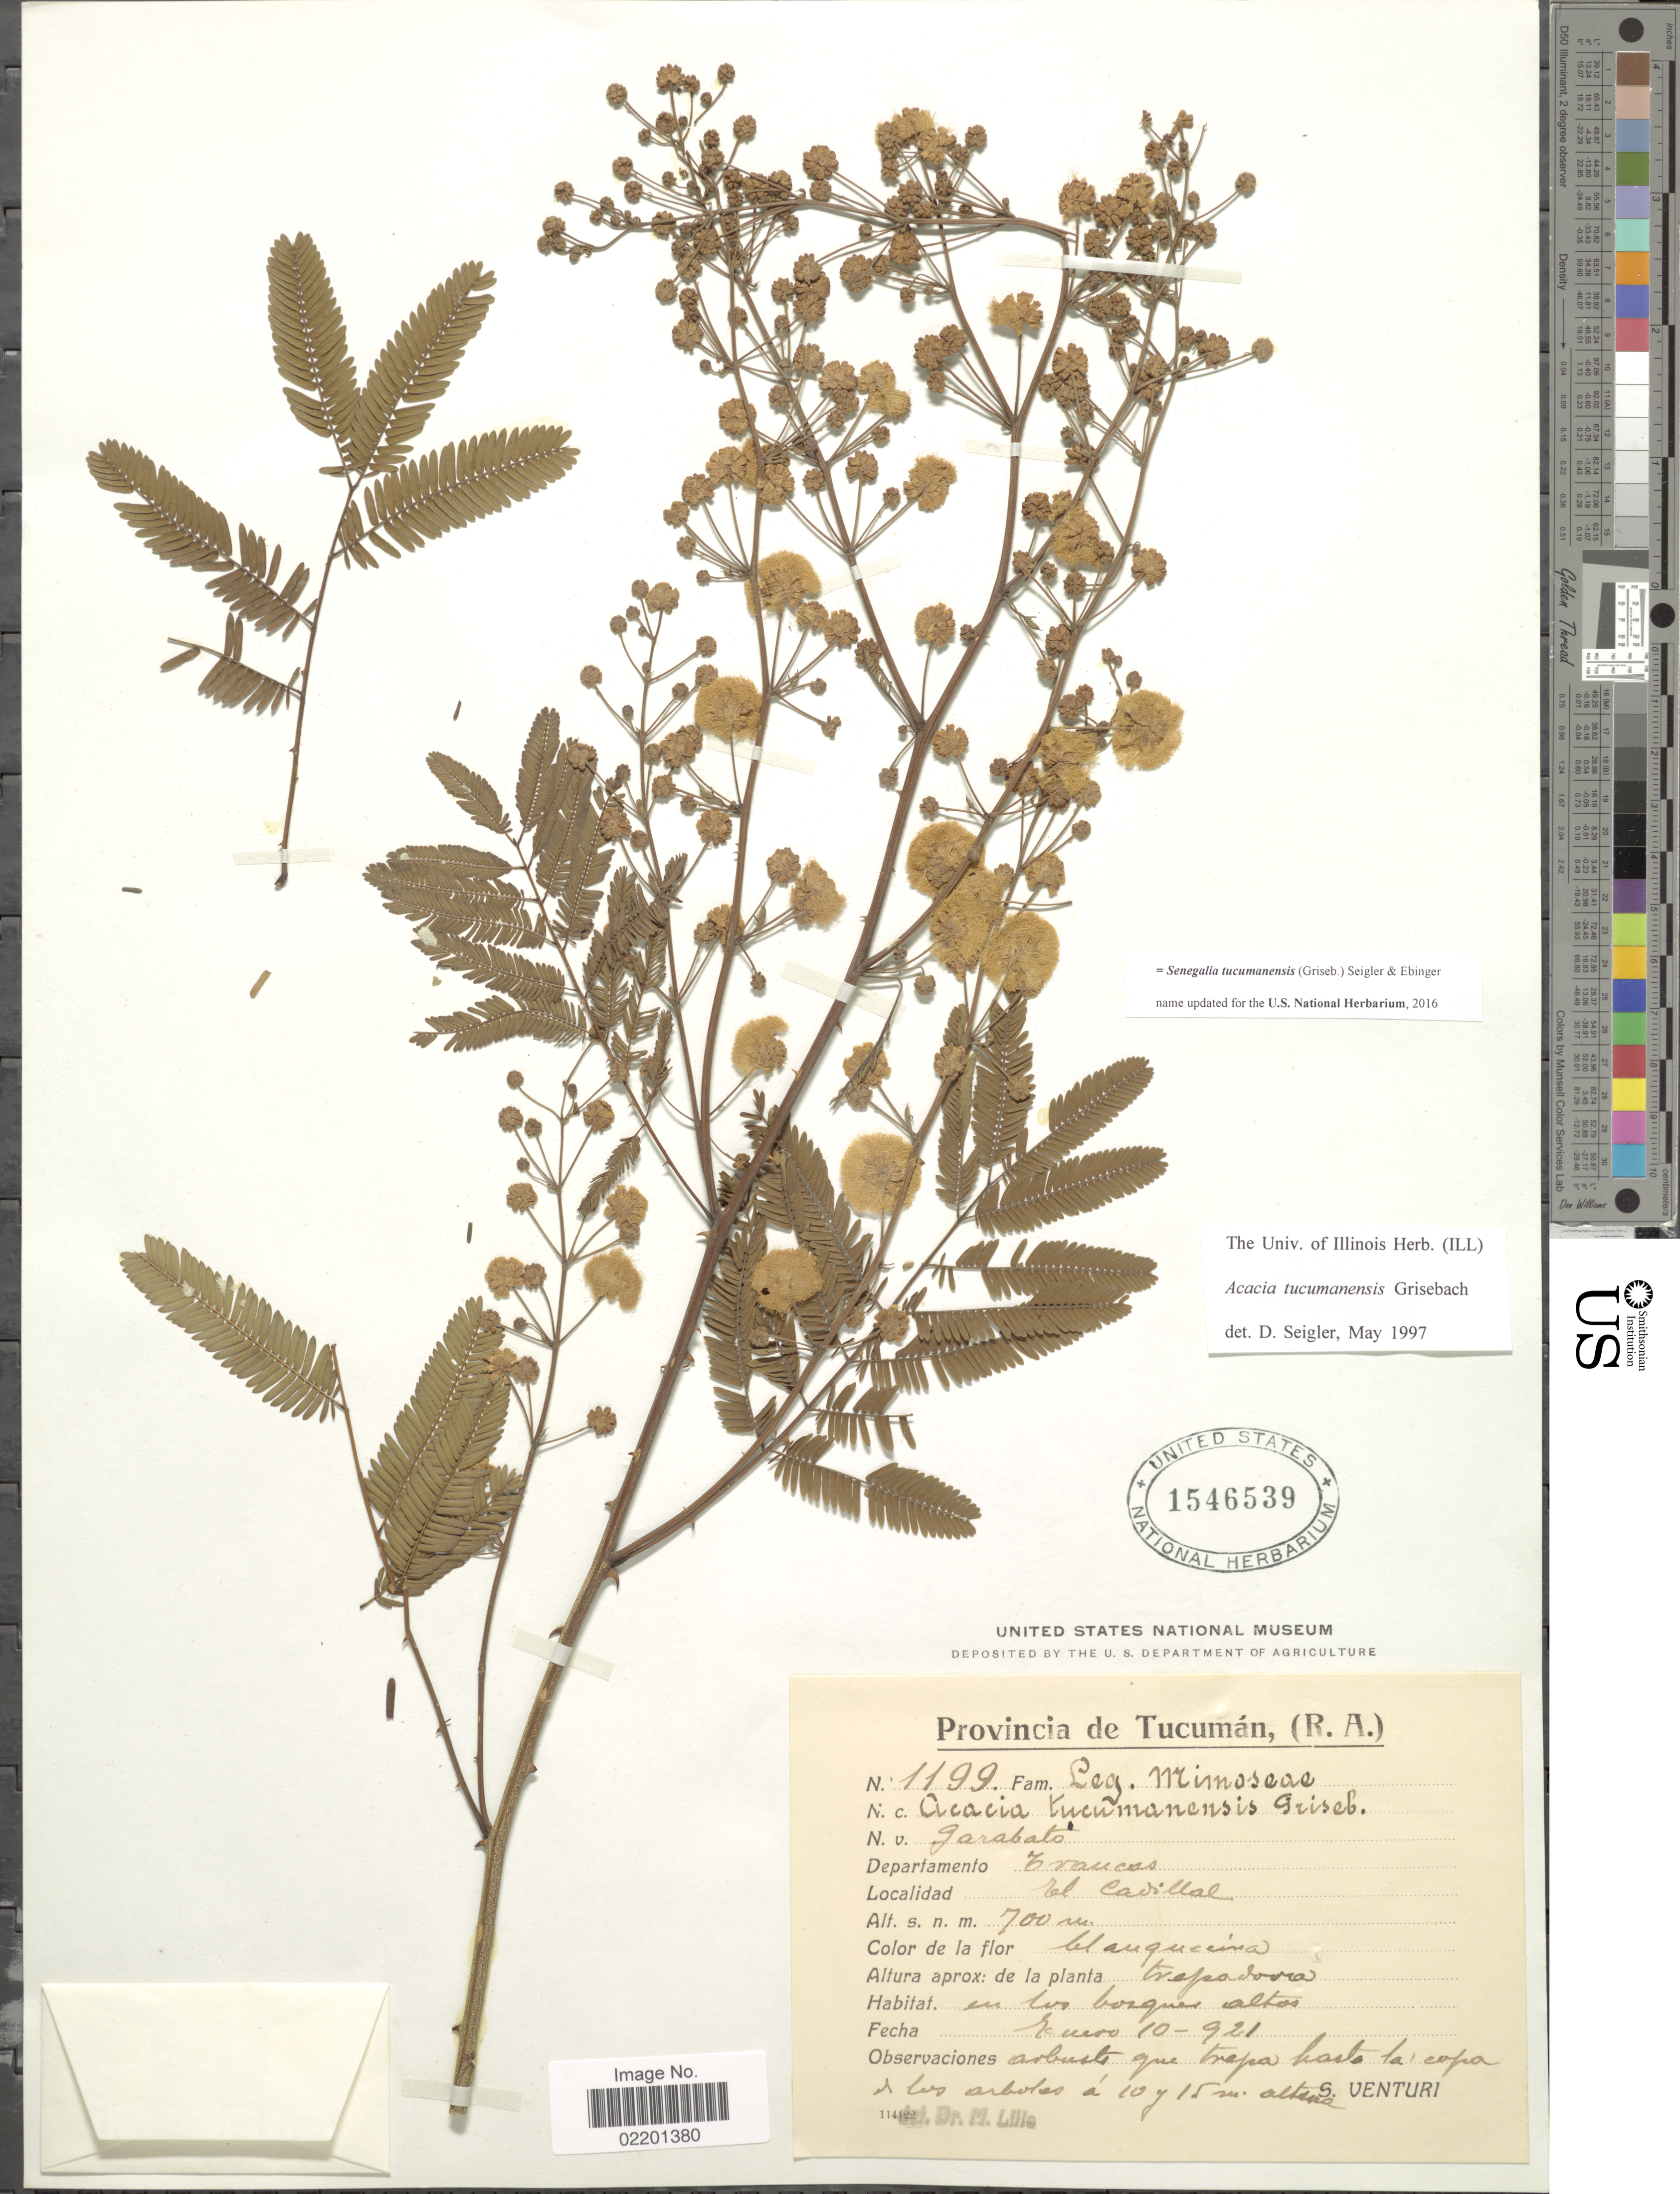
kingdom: Plantae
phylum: Tracheophyta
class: Magnoliopsida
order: Fabales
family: Fabaceae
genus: Senegalia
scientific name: Senegalia tucumanensis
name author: (Griseb.) Seigler & Ebinger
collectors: S. Venturi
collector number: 1199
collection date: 1921-01-10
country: Argentina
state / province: Tucuman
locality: Provincia de Tucuman (R.A.), Departamento Crancas, El Cavillal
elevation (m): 700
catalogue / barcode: US 1546539